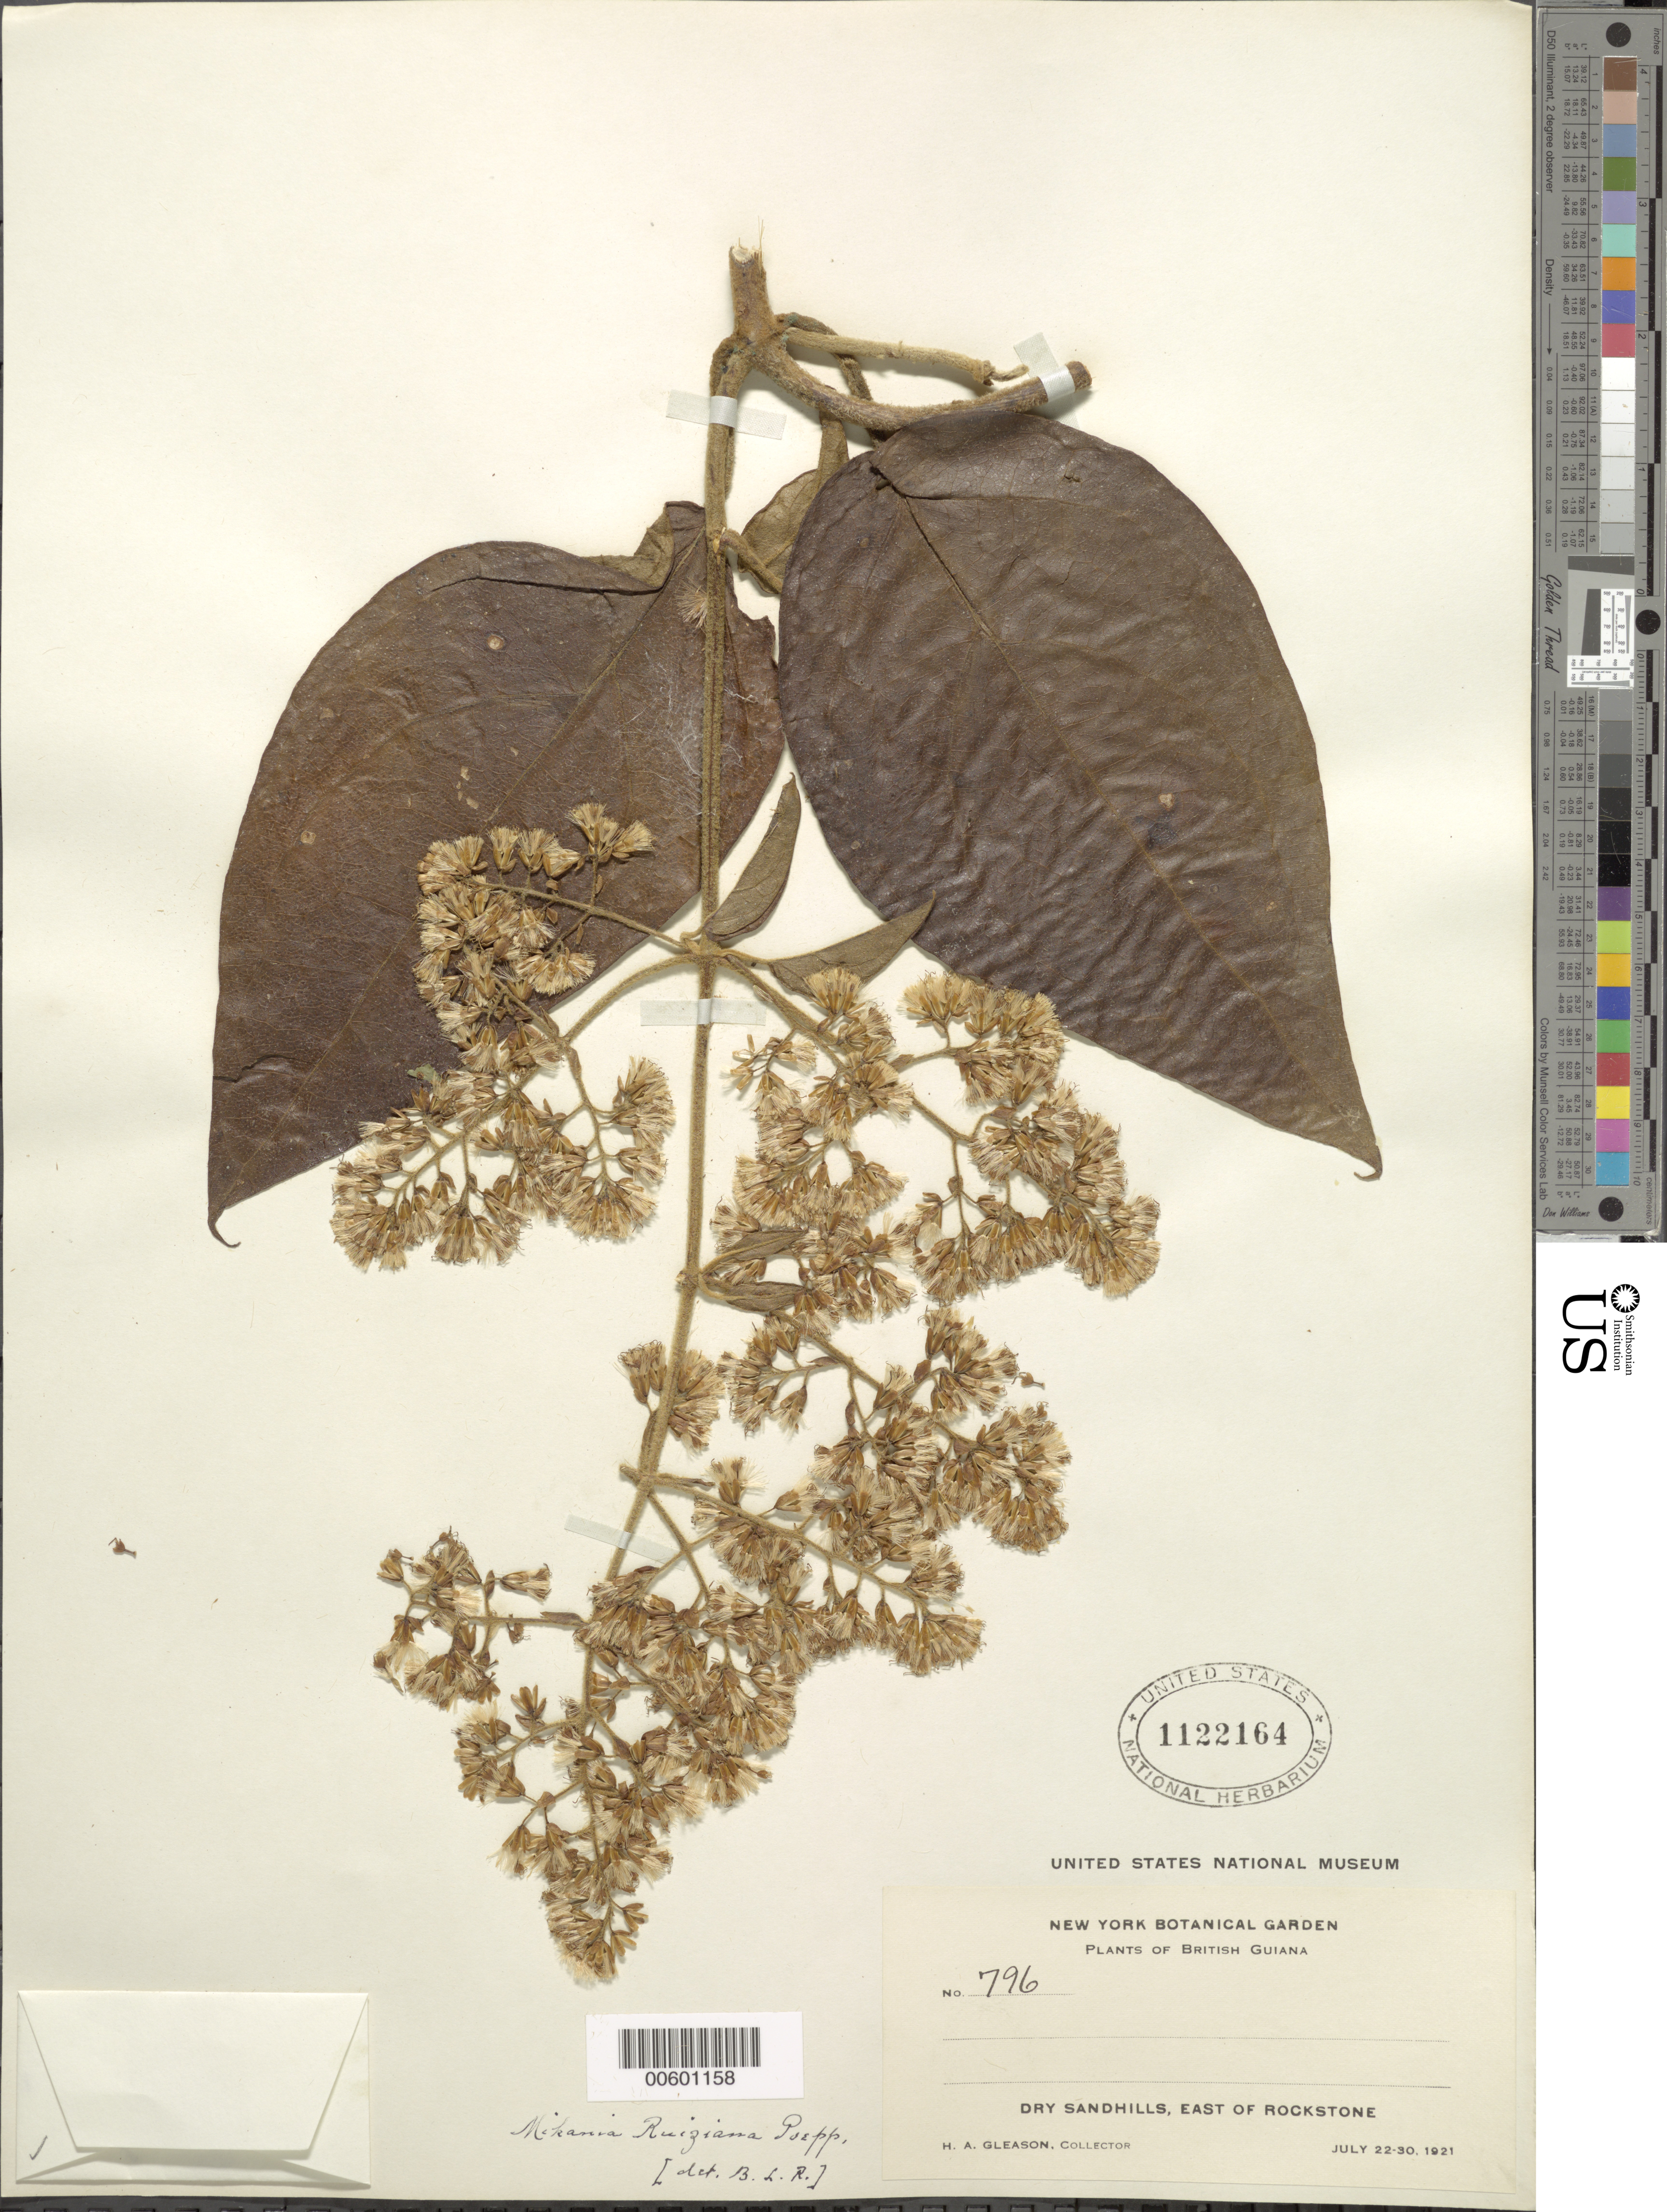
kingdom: Plantae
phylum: Tracheophyta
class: Magnoliopsida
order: Asterales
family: Asteraceae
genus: Mikania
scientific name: Mikania ruiziana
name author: Poepp.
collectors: H. A. Gleason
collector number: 796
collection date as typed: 22-Jul-21 to 30-Jul-21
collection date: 1921-07-22/1921-07-30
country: Guyana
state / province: U. Demerara-Berbice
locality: Rockstone, E of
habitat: Dry sandhills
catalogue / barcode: US 1122164